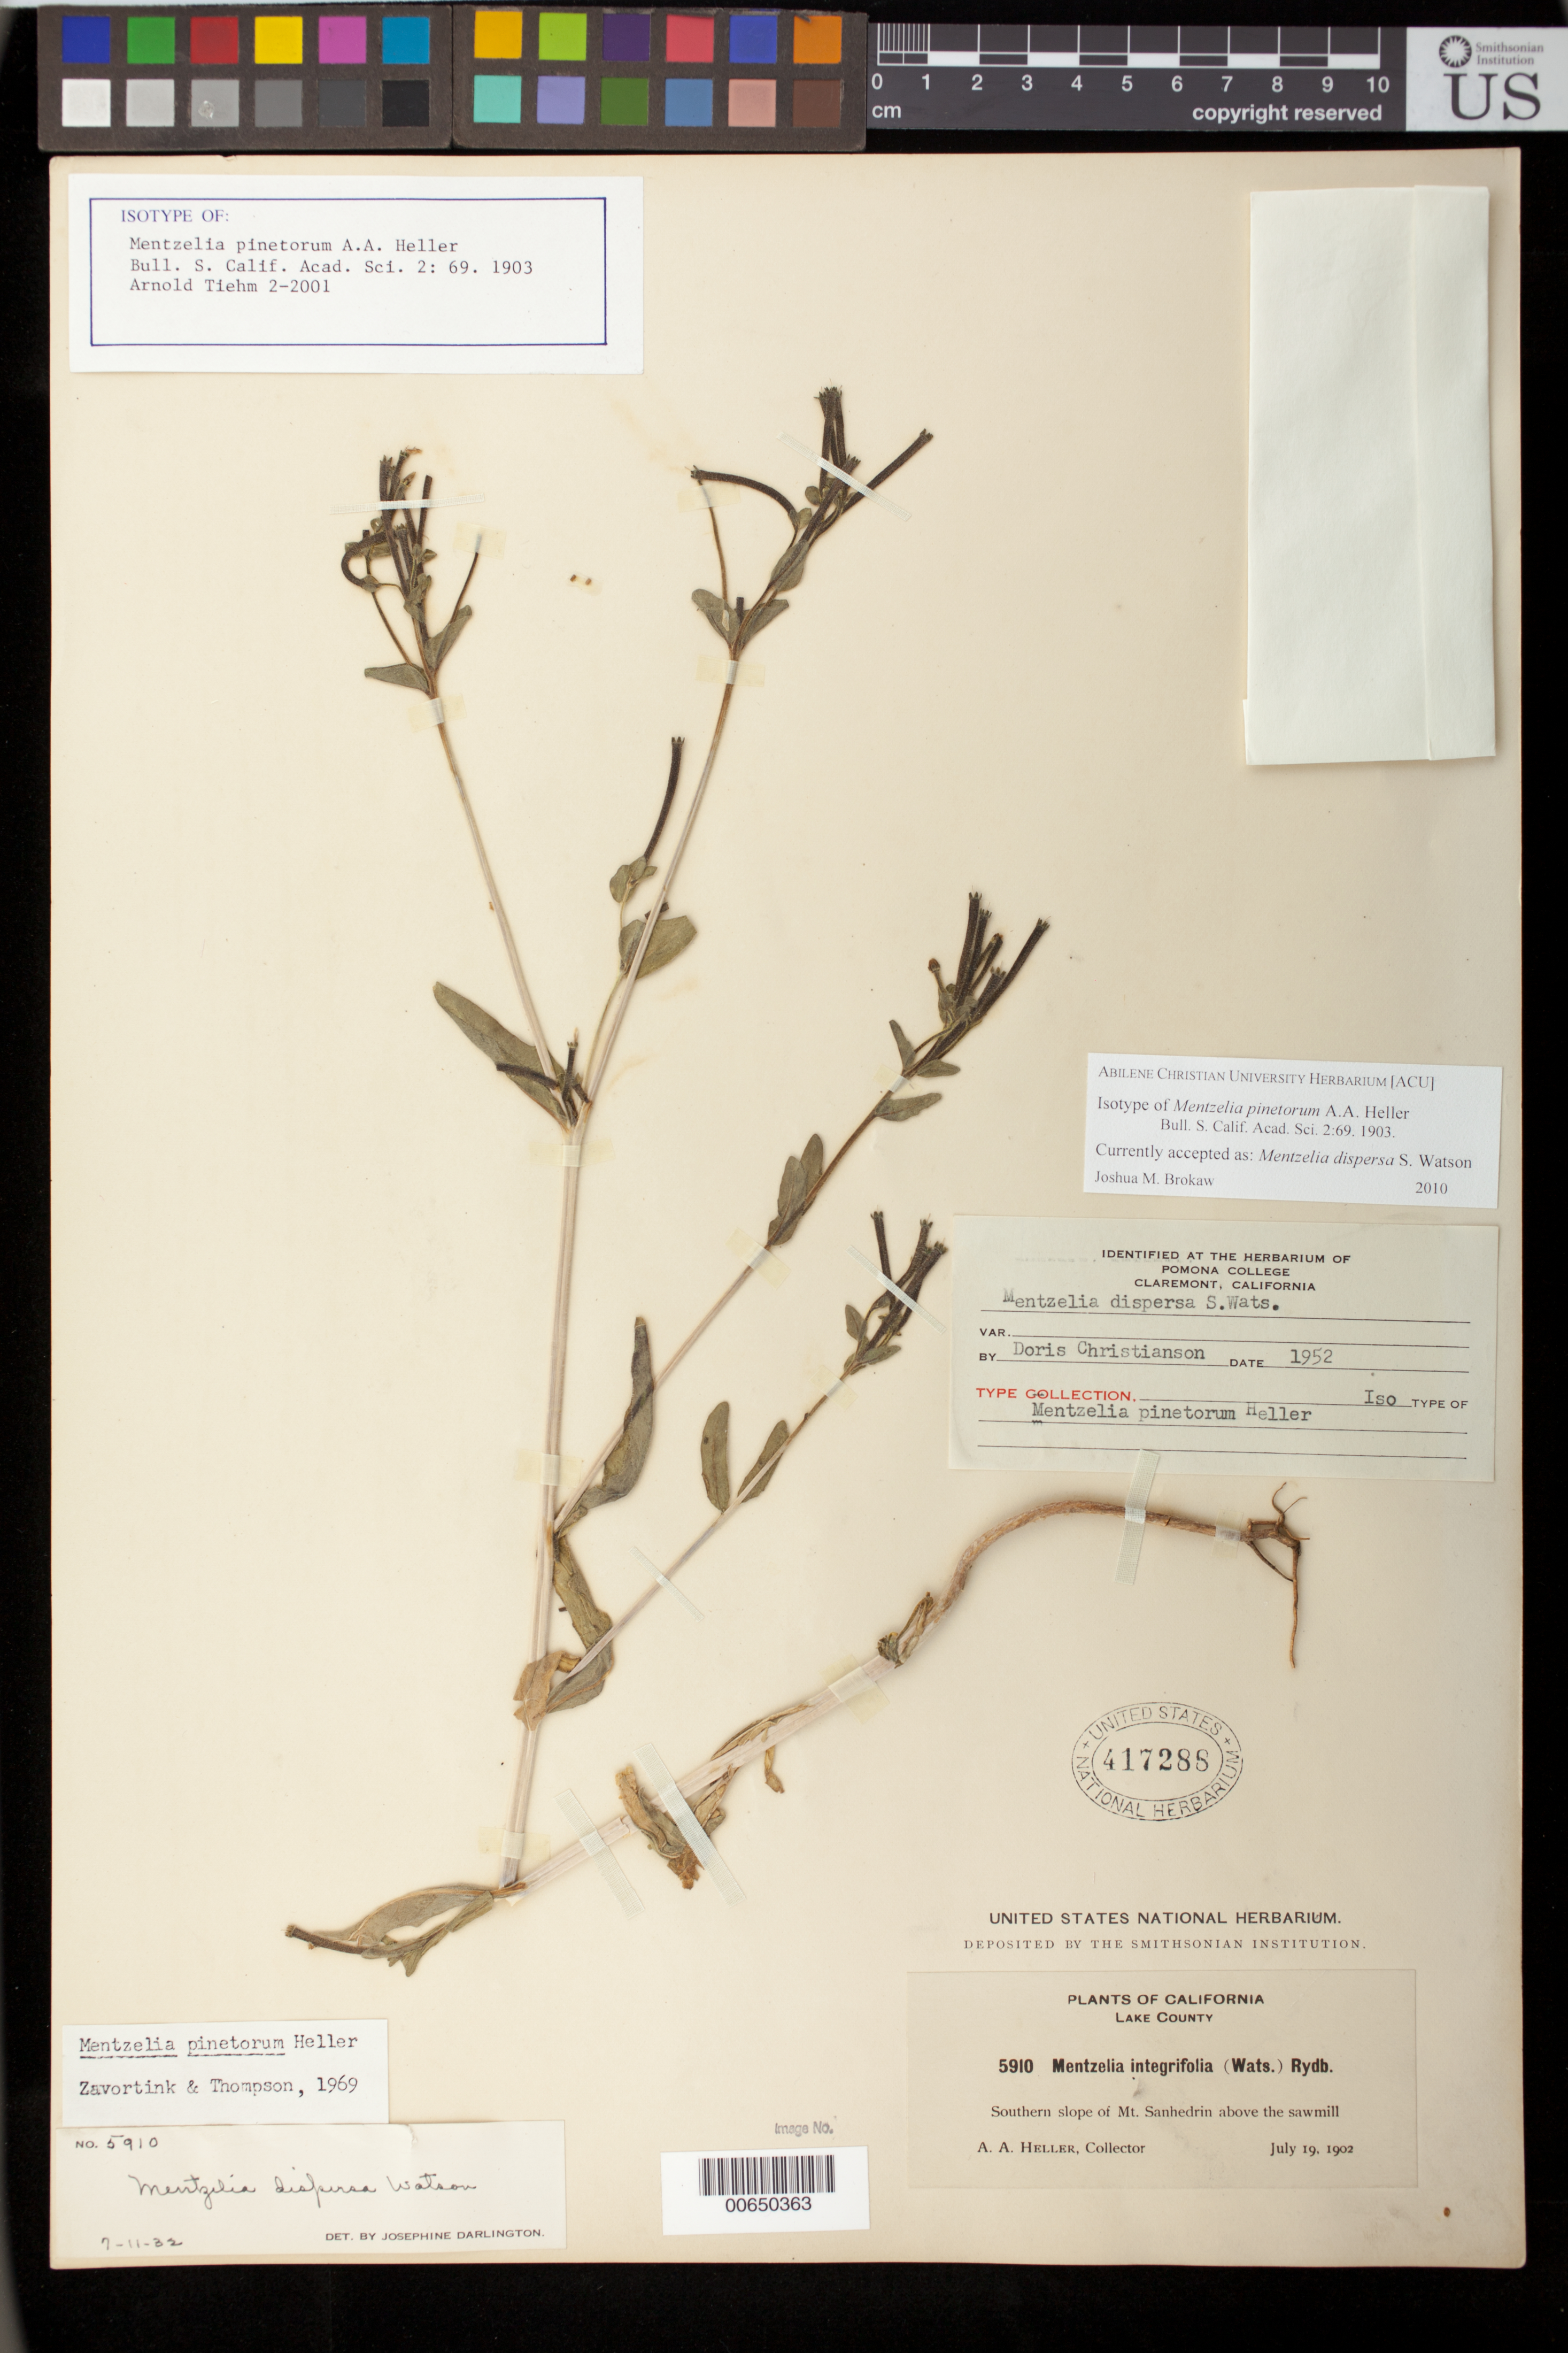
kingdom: Plantae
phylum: Tracheophyta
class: Magnoliopsida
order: Cornales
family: Loasaceae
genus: Mentzelia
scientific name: Mentzelia pinetorum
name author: A. Heller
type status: Isotype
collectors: A. A. Heller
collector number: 5910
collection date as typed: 19 Jul 1902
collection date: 1902-07-19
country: United States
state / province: California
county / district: Lake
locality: Southern slope of Mt. Sanhedrin above the sawmill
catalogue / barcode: US 417288